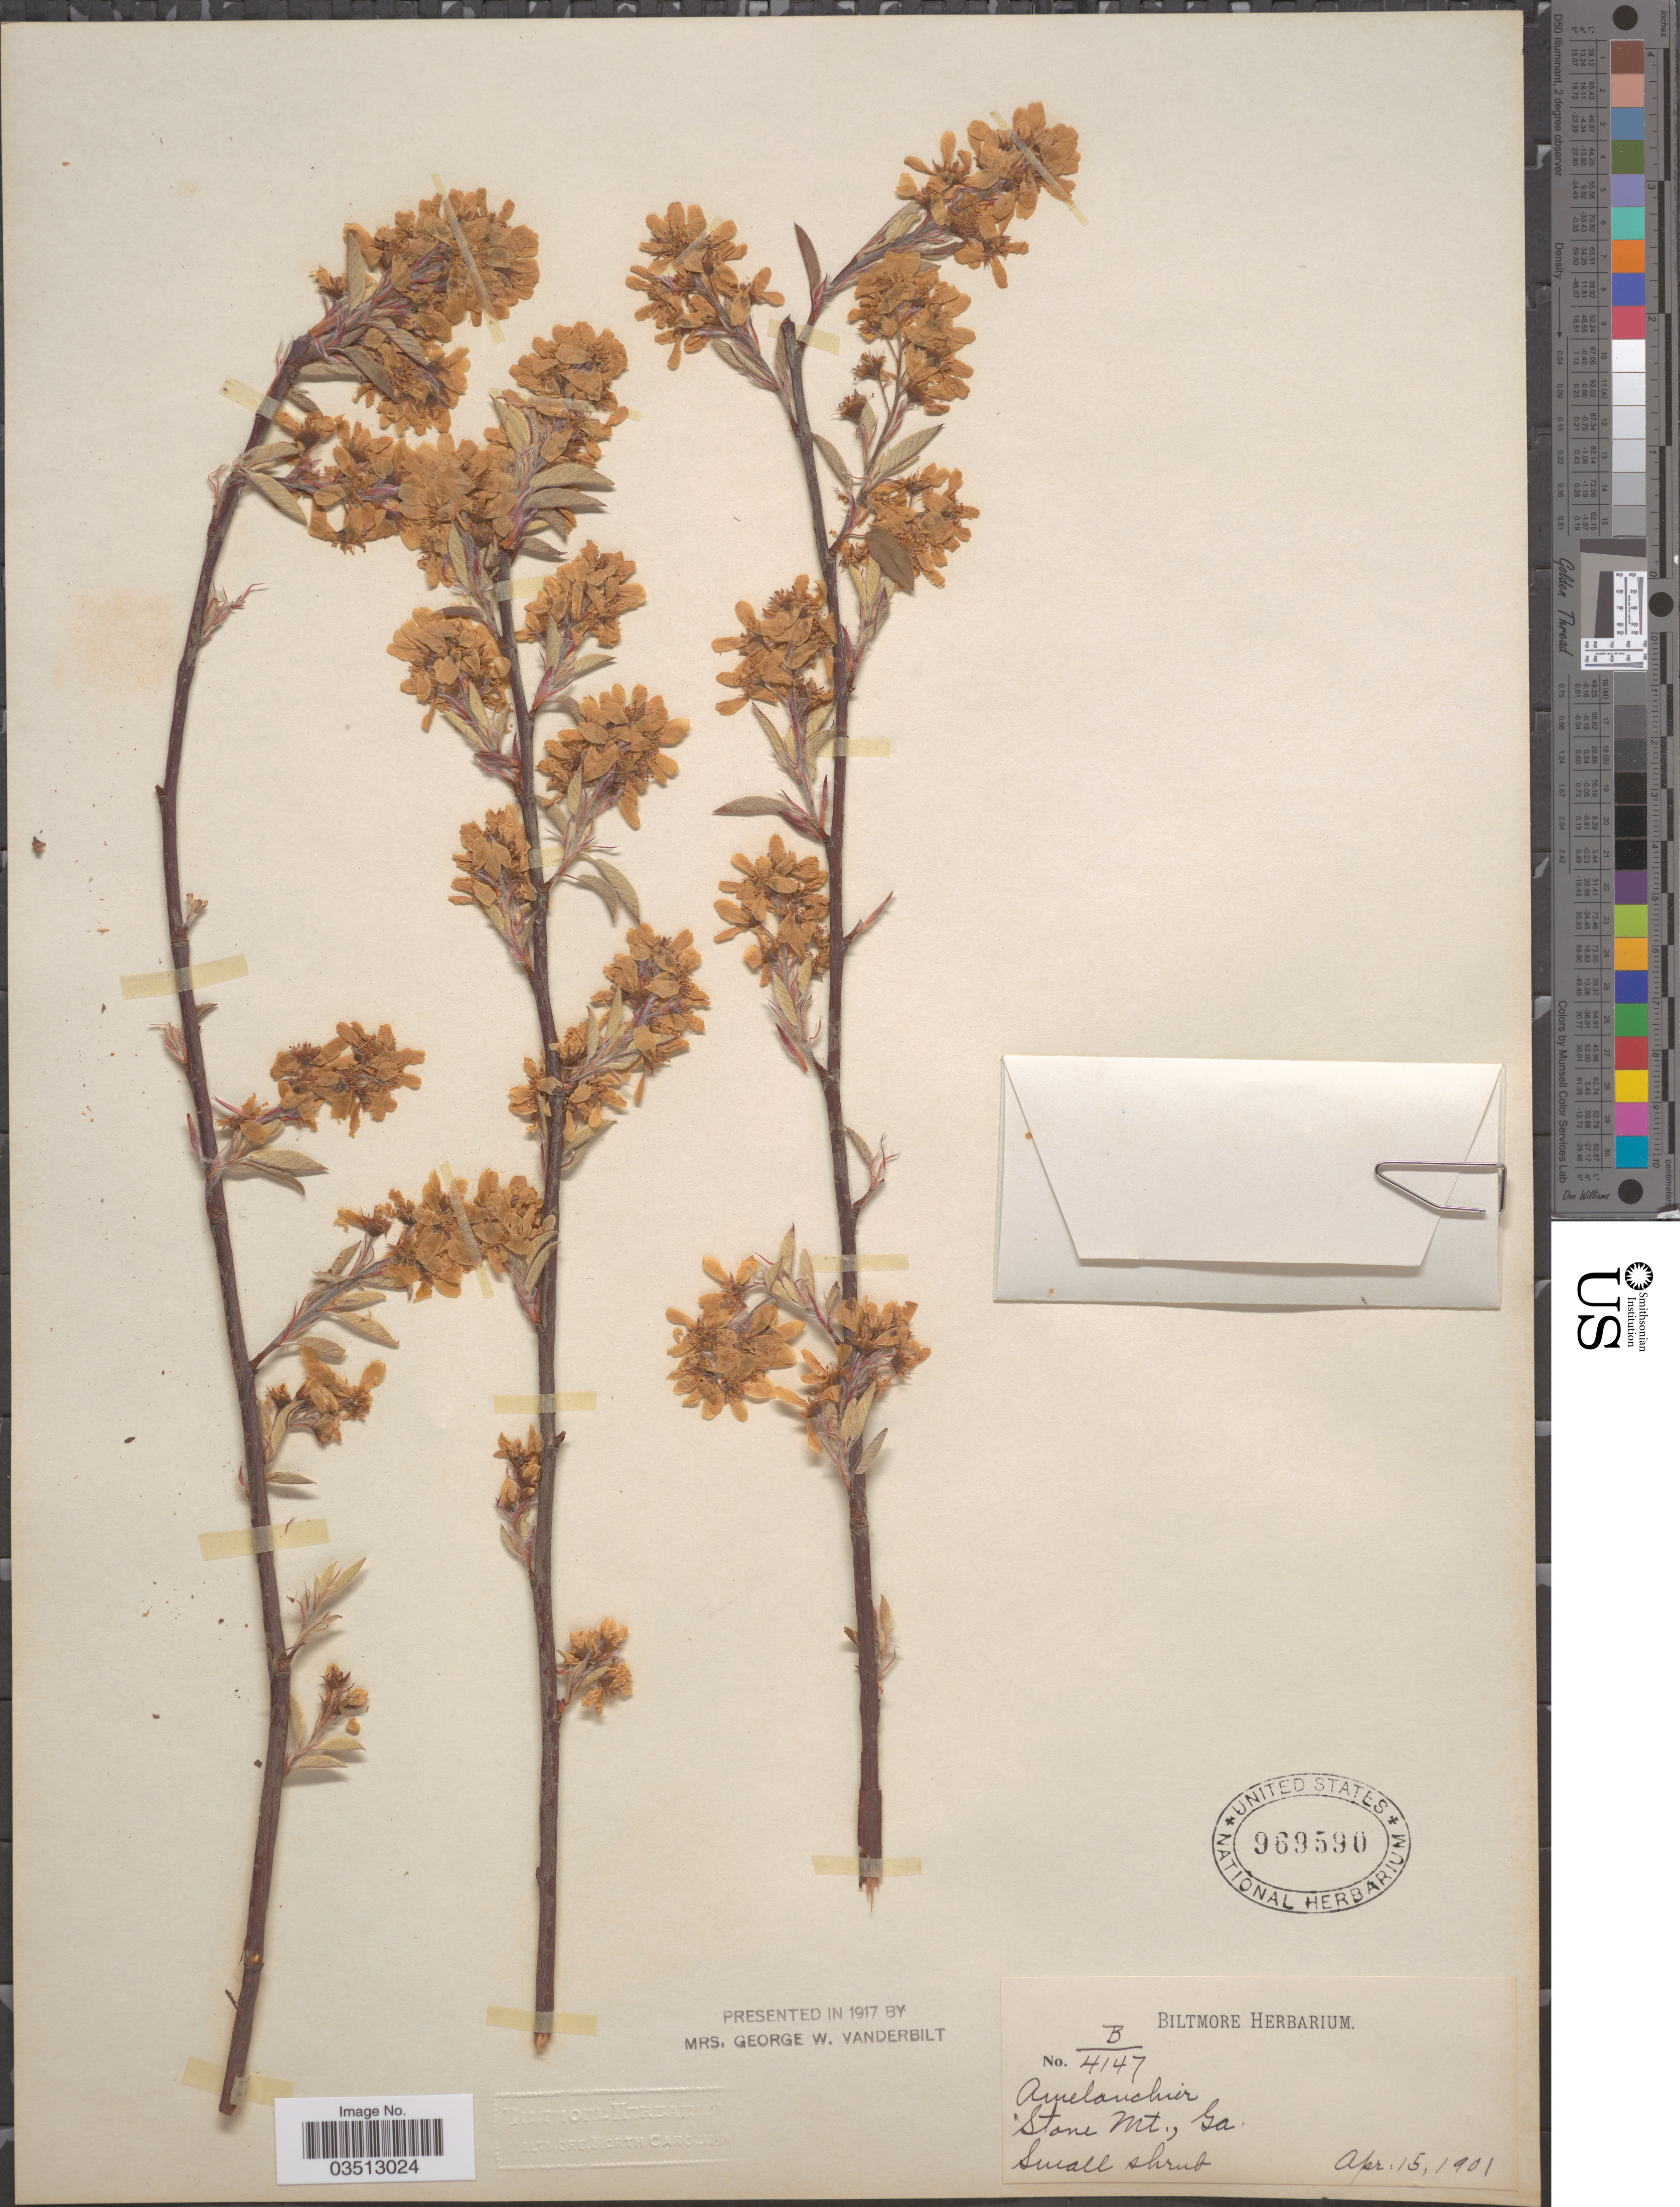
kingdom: Plantae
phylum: Tracheophyta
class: Magnoliopsida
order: Rosales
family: Rosaceae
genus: Amelanchier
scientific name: Amelanchier sp.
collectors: ex herb. Biltmore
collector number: B/4147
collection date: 1901-04-15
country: United States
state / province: Georgia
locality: Stone Mt.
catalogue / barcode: US 969590